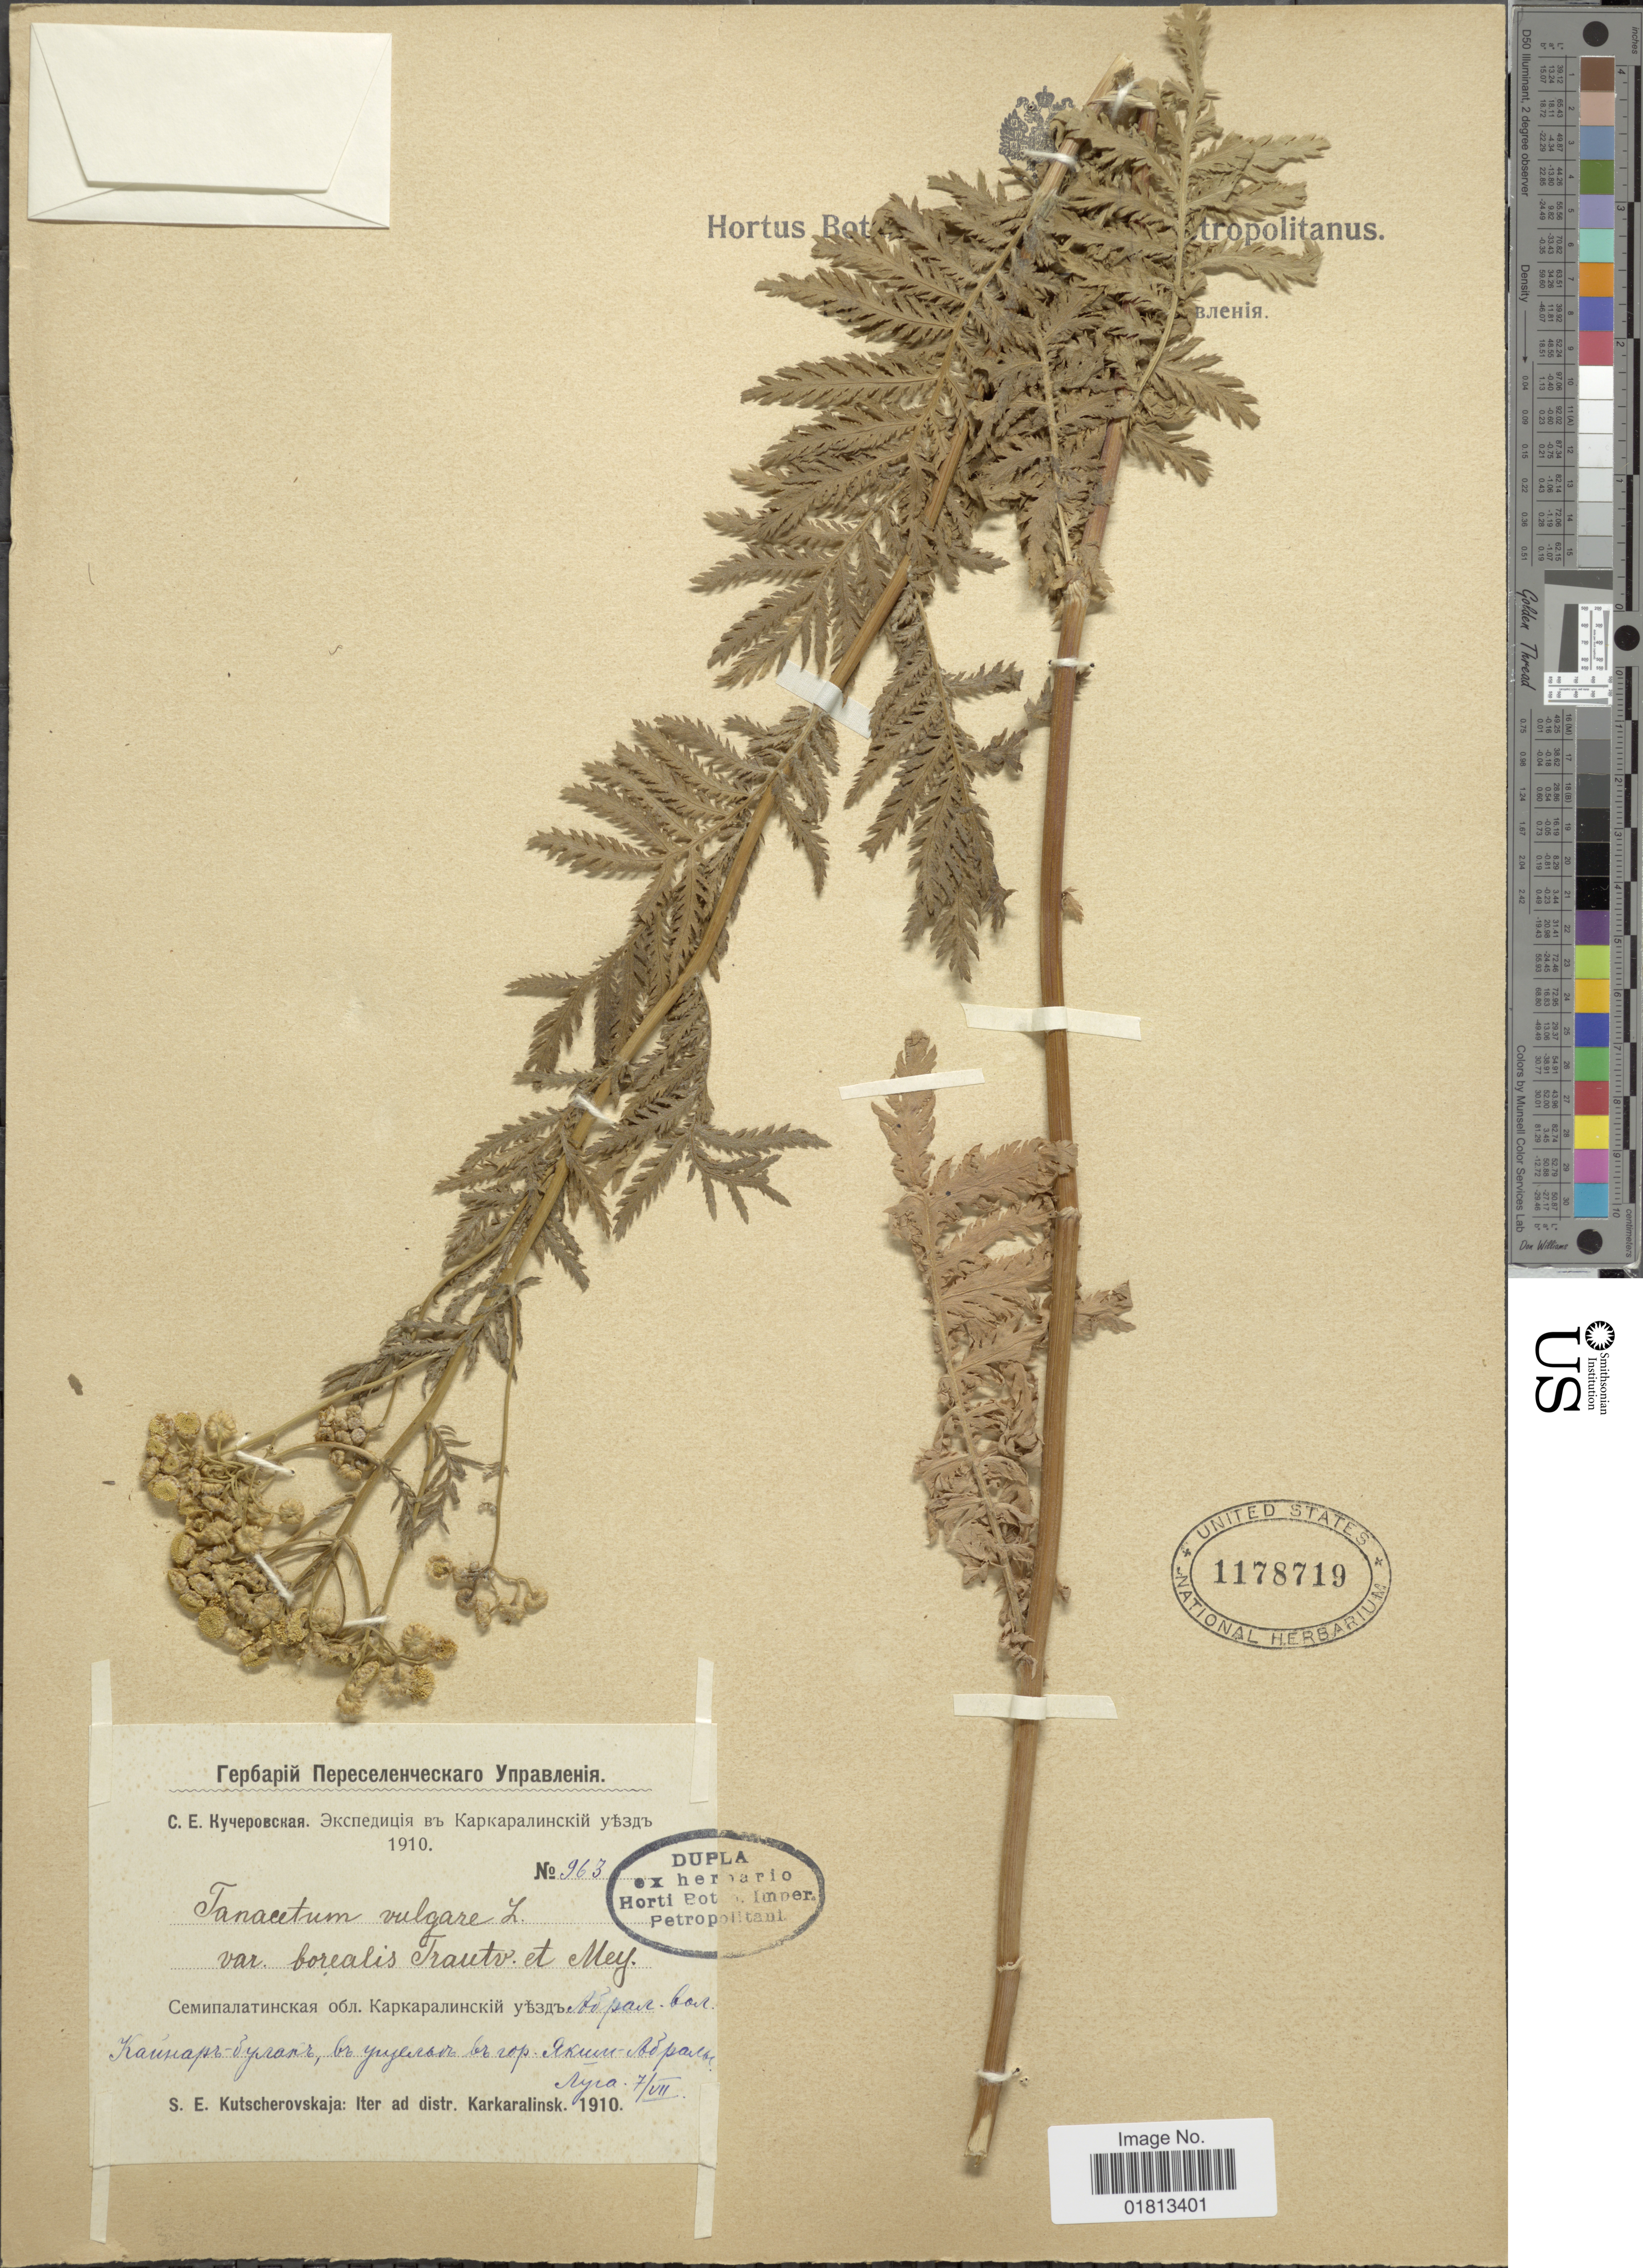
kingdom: Plantae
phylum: Tracheophyta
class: Magnoliopsida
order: Asterales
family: Asteraceae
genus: Tanacetum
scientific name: Tanacetum vulgare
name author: L.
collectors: S. Kutscherovskaja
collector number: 963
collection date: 1910-07-07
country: Kazakhstan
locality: Iter ad distri. Karkaralinsk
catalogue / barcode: US 1178719